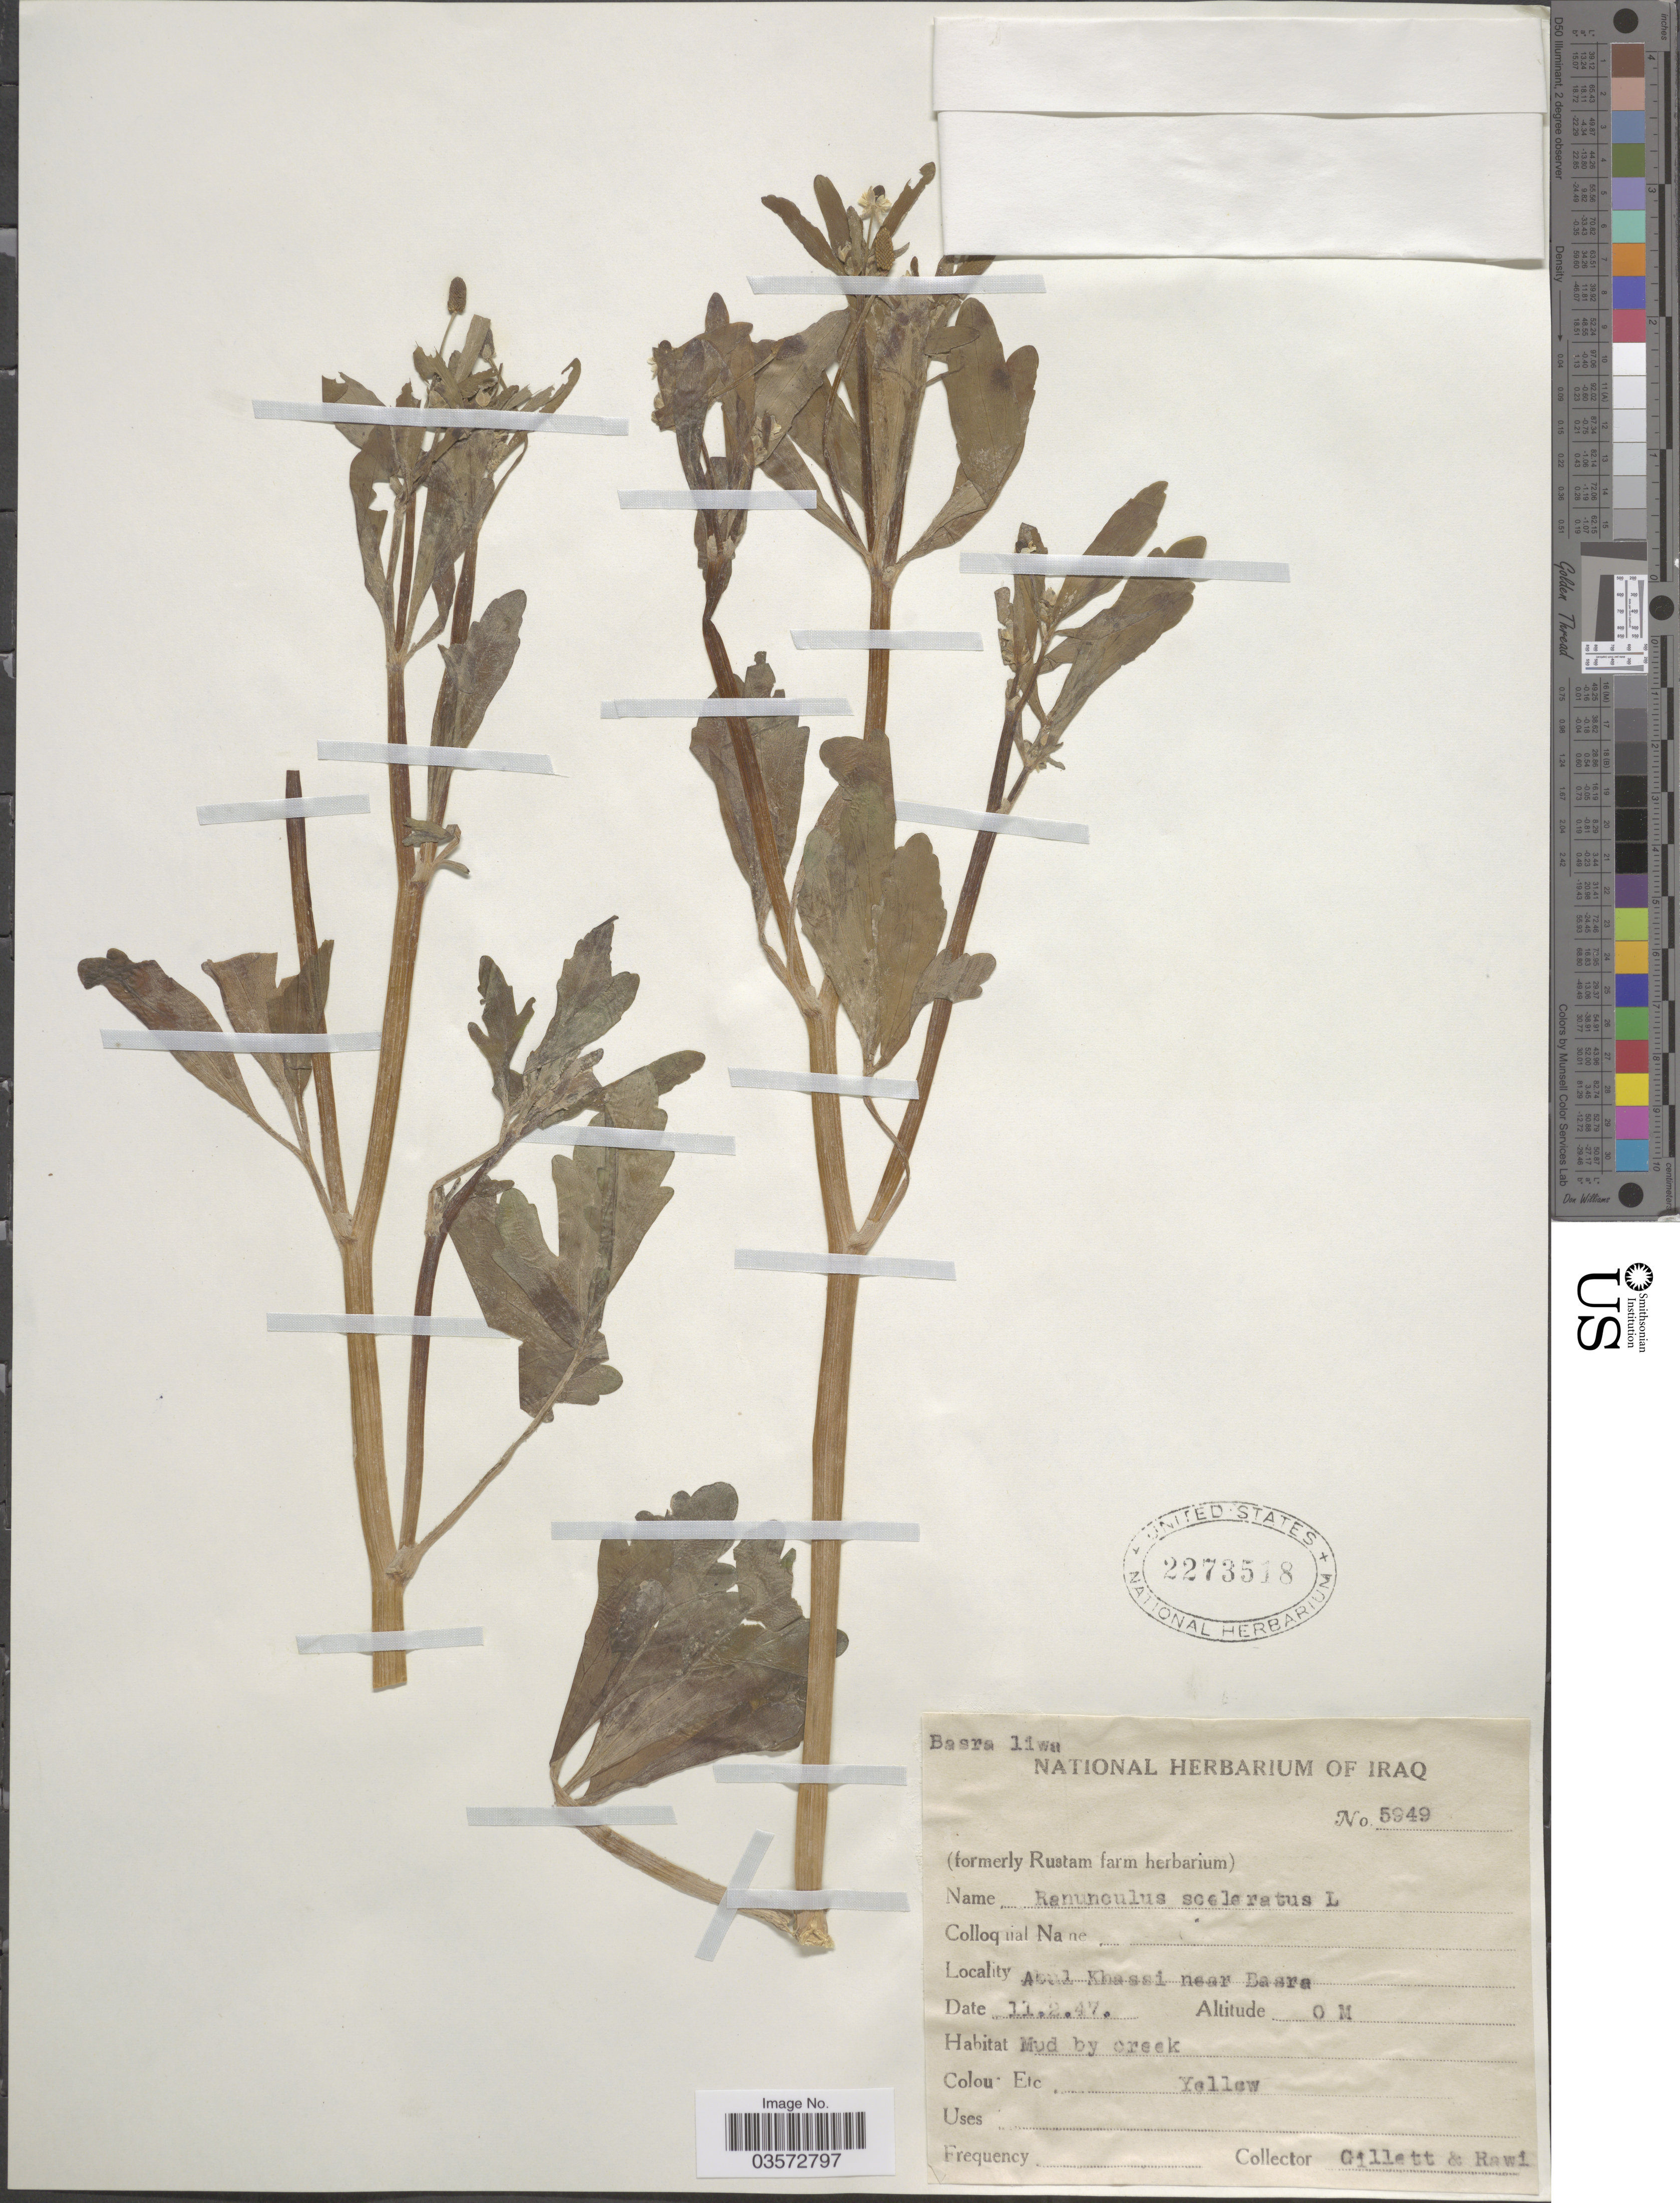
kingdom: Plantae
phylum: Tracheophyta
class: Magnoliopsida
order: Ranunculales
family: Ranunculaceae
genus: Ranunculus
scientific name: Ranunculus sceleratus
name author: L.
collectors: Gillett, -- & -. Rawi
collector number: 5949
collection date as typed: Transcribed d/m/y: 11/2/47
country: Iraq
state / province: Al Basrah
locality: Basra liwa. Abul Khassi near Basra.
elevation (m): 0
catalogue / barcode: US 2273518